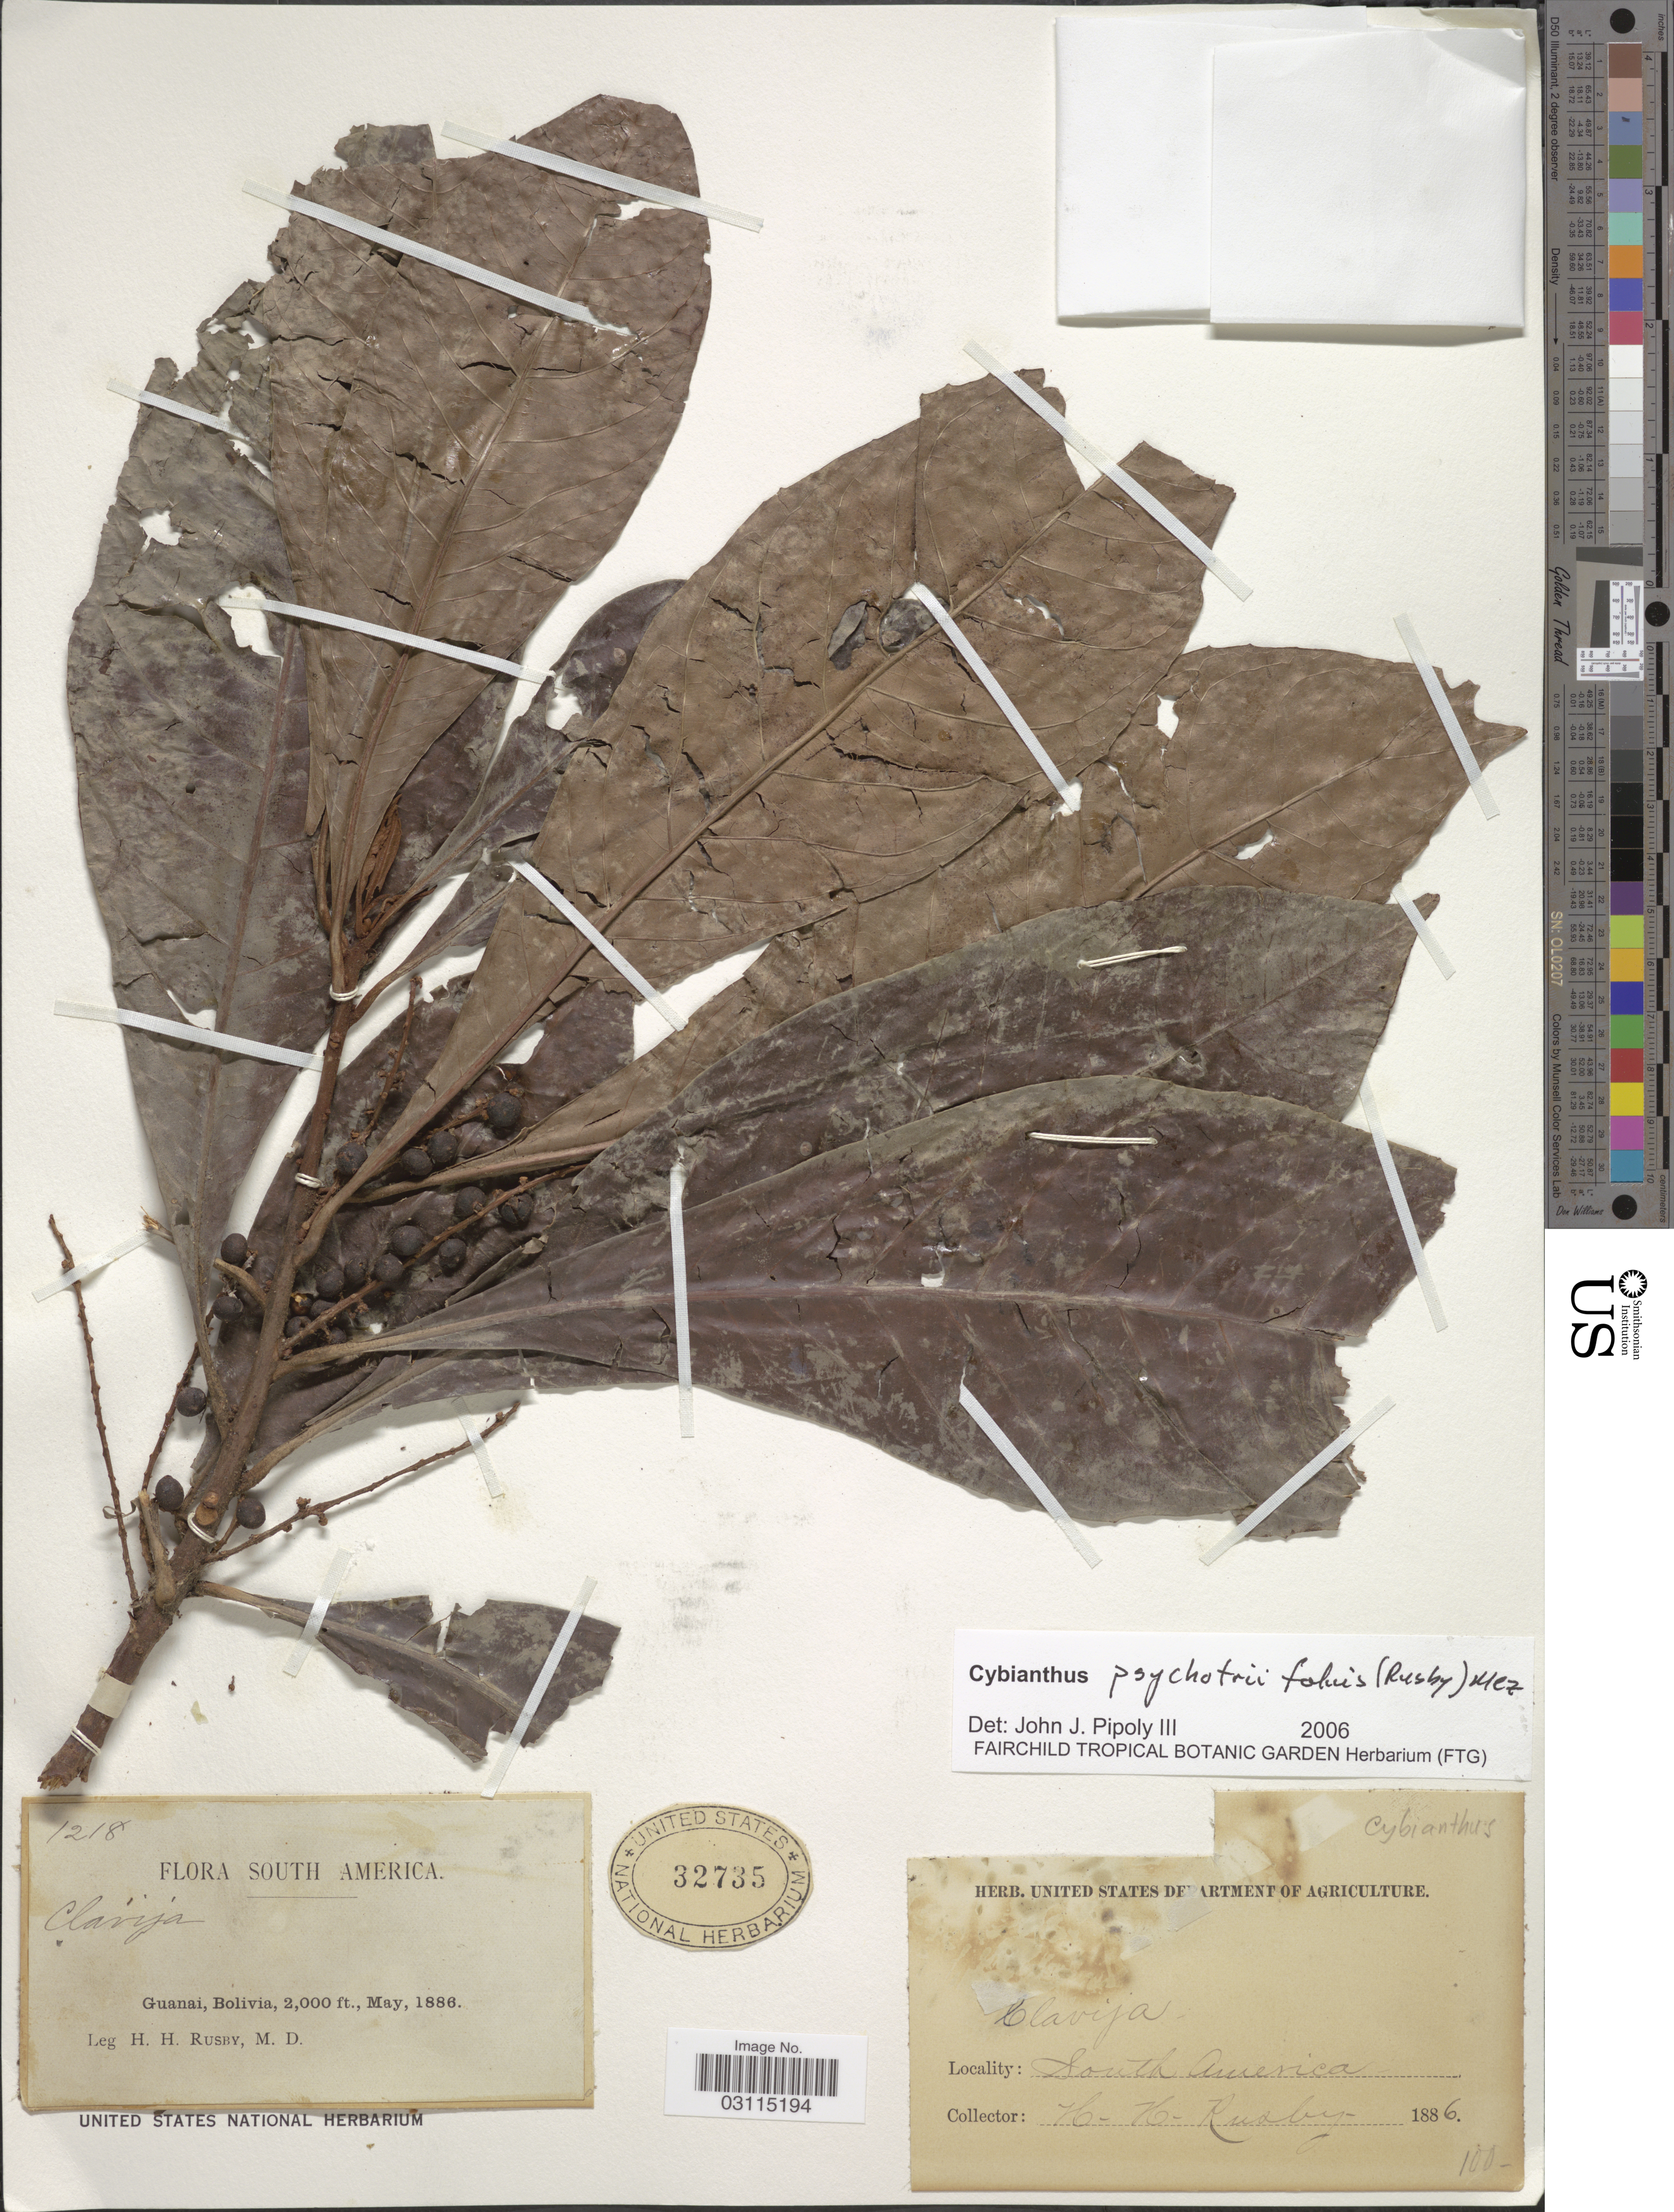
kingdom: Plantae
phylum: Tracheophyta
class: Magnoliopsida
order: Ericales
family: Primulaceae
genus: Cybianthus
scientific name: Cybianthus psychotriifolius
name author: (Rusby) Rusby ex Mez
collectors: H. H. Rusby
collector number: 1218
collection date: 1886-05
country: Bolivia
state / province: La Páz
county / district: Larecaja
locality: Guanay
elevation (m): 610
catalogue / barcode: US 32735